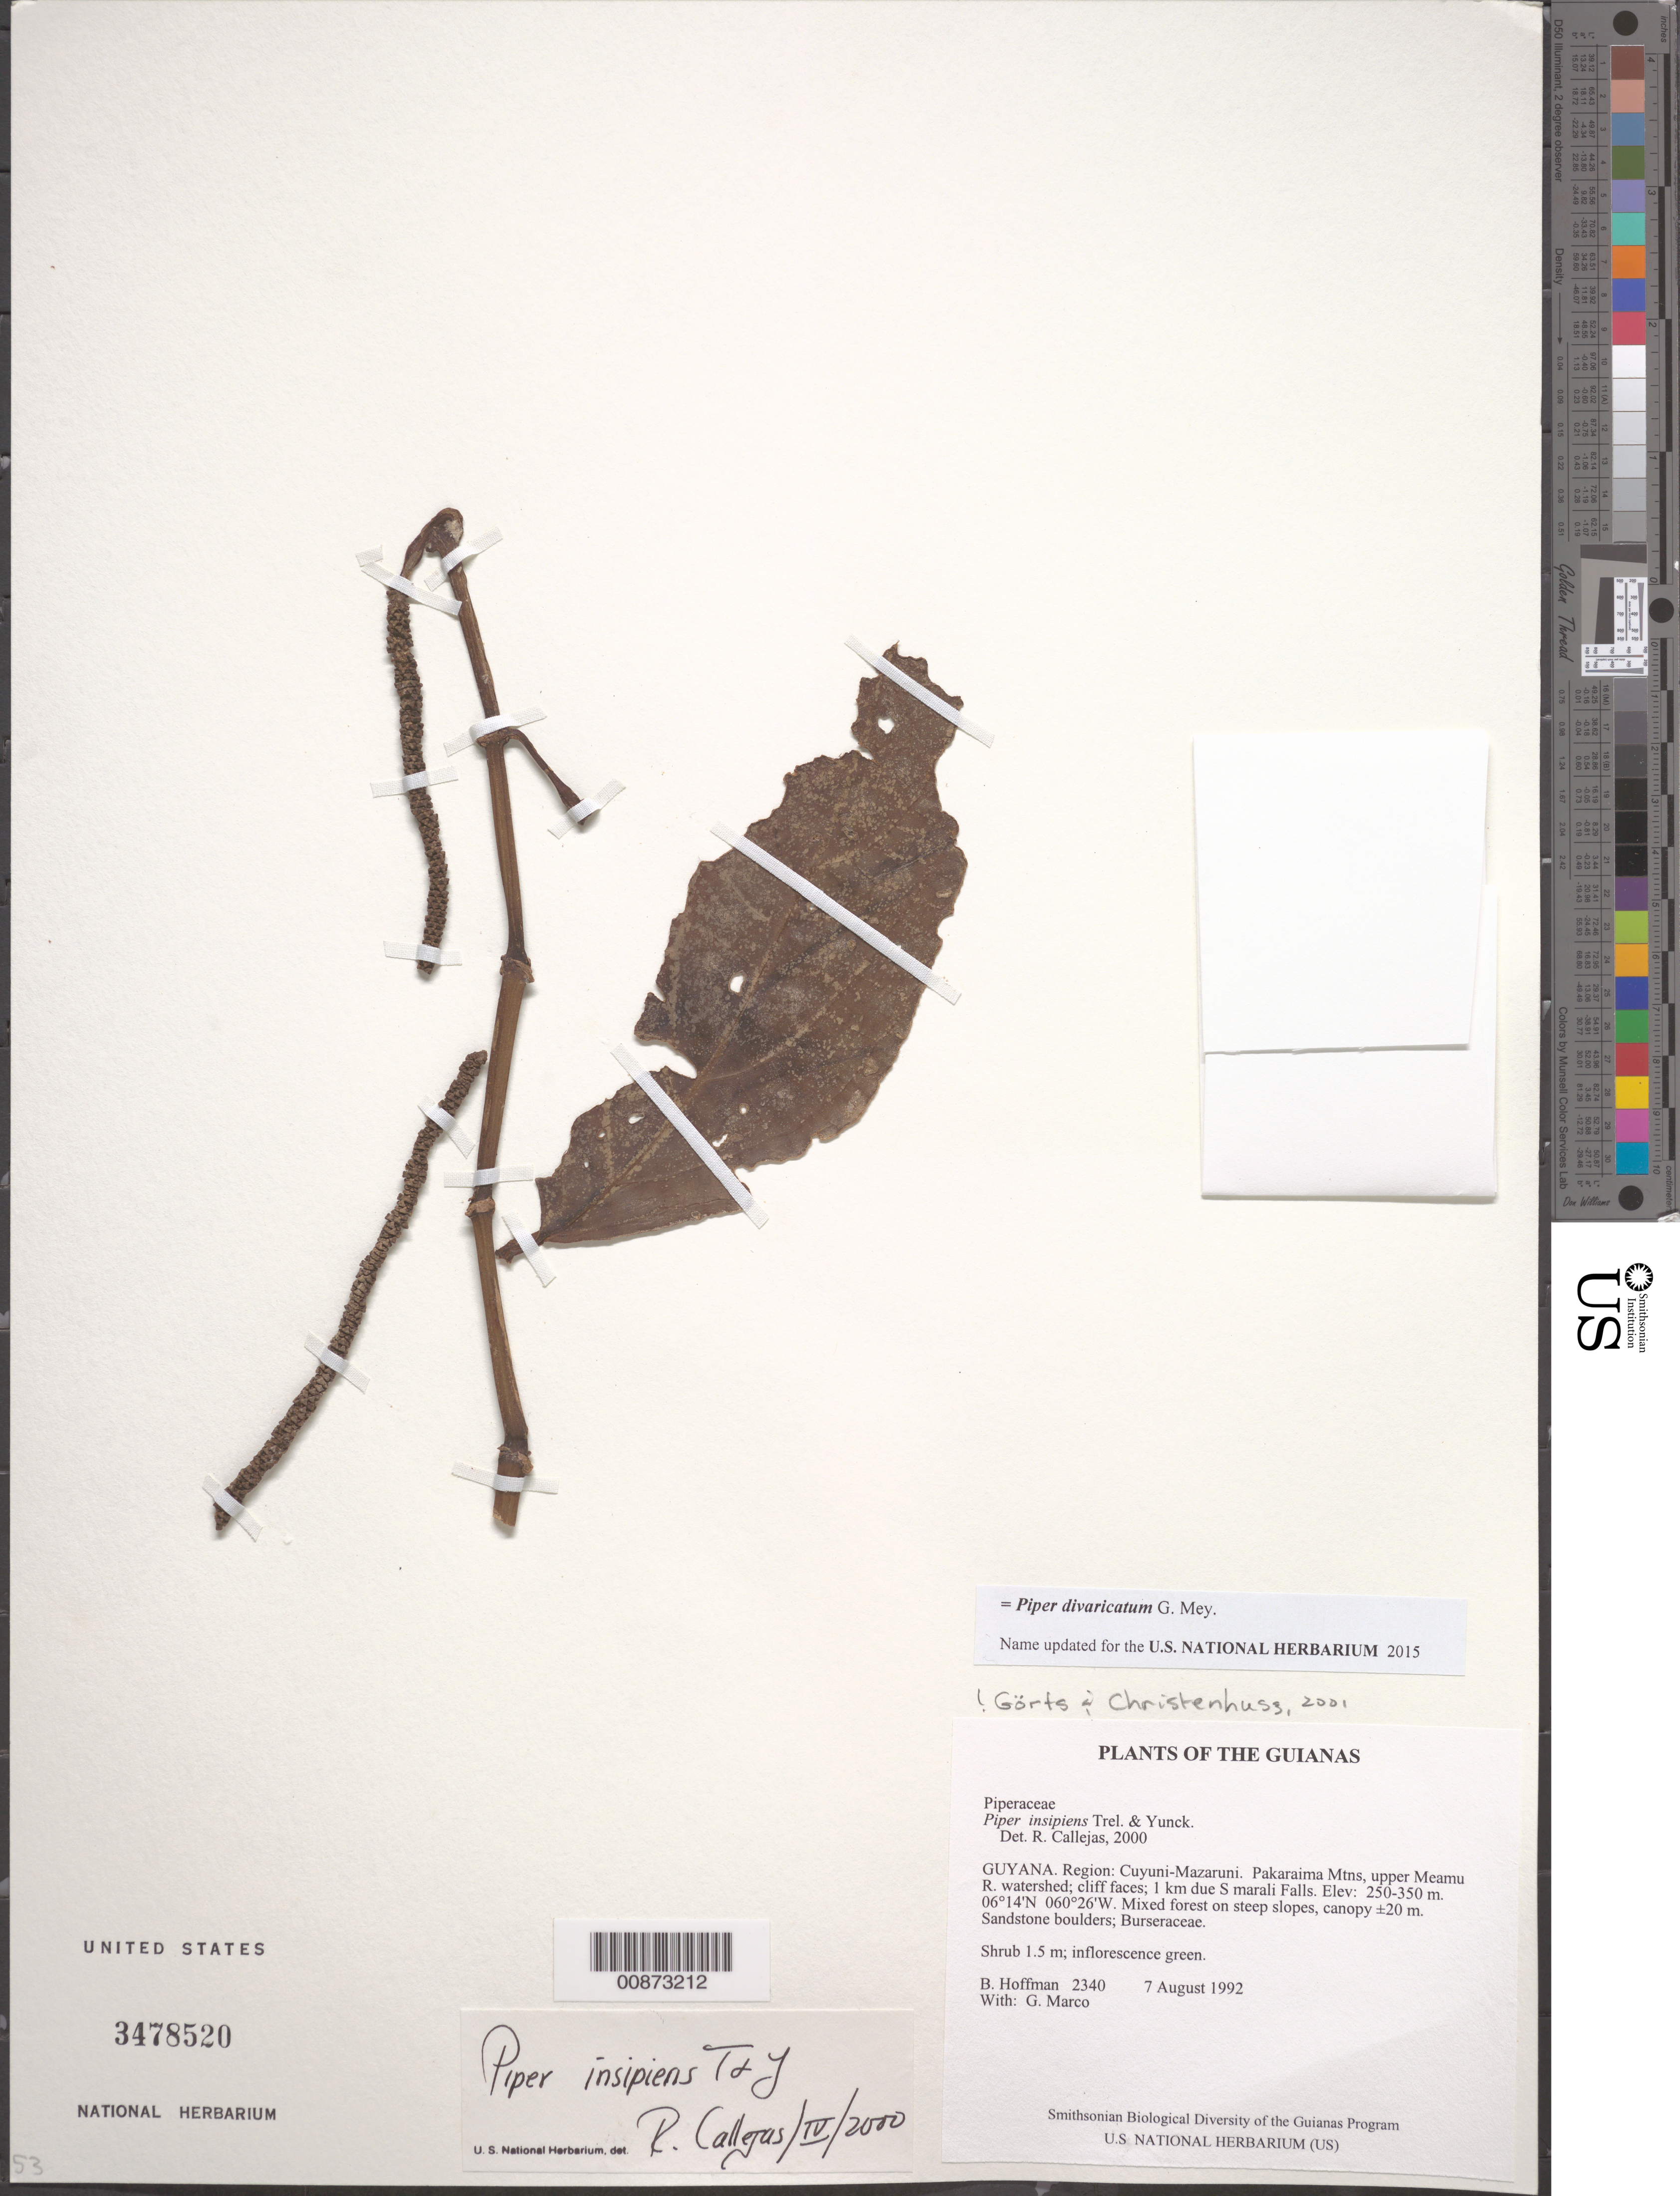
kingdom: Plantae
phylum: Tracheophyta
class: Magnoliopsida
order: Piperales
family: Piperaceae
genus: Piper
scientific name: Piper insipiens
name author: Trel. & Yunck.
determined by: Görts-van Rijn, A. R.; Christenhusz, M. J.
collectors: B. Hoffman & G. Marco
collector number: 2340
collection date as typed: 7 August 1992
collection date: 1992-08-07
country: Guyana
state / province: Cuyuni-Mazaruni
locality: Pakaraima Mountains, upper Meamu River watershed; cliff faces; 1 km due S of Marali Falls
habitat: Mixed forest on steep slopes, canopy ±20 m. Sandstone boulders; Burseraceae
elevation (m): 250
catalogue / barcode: US 3478520